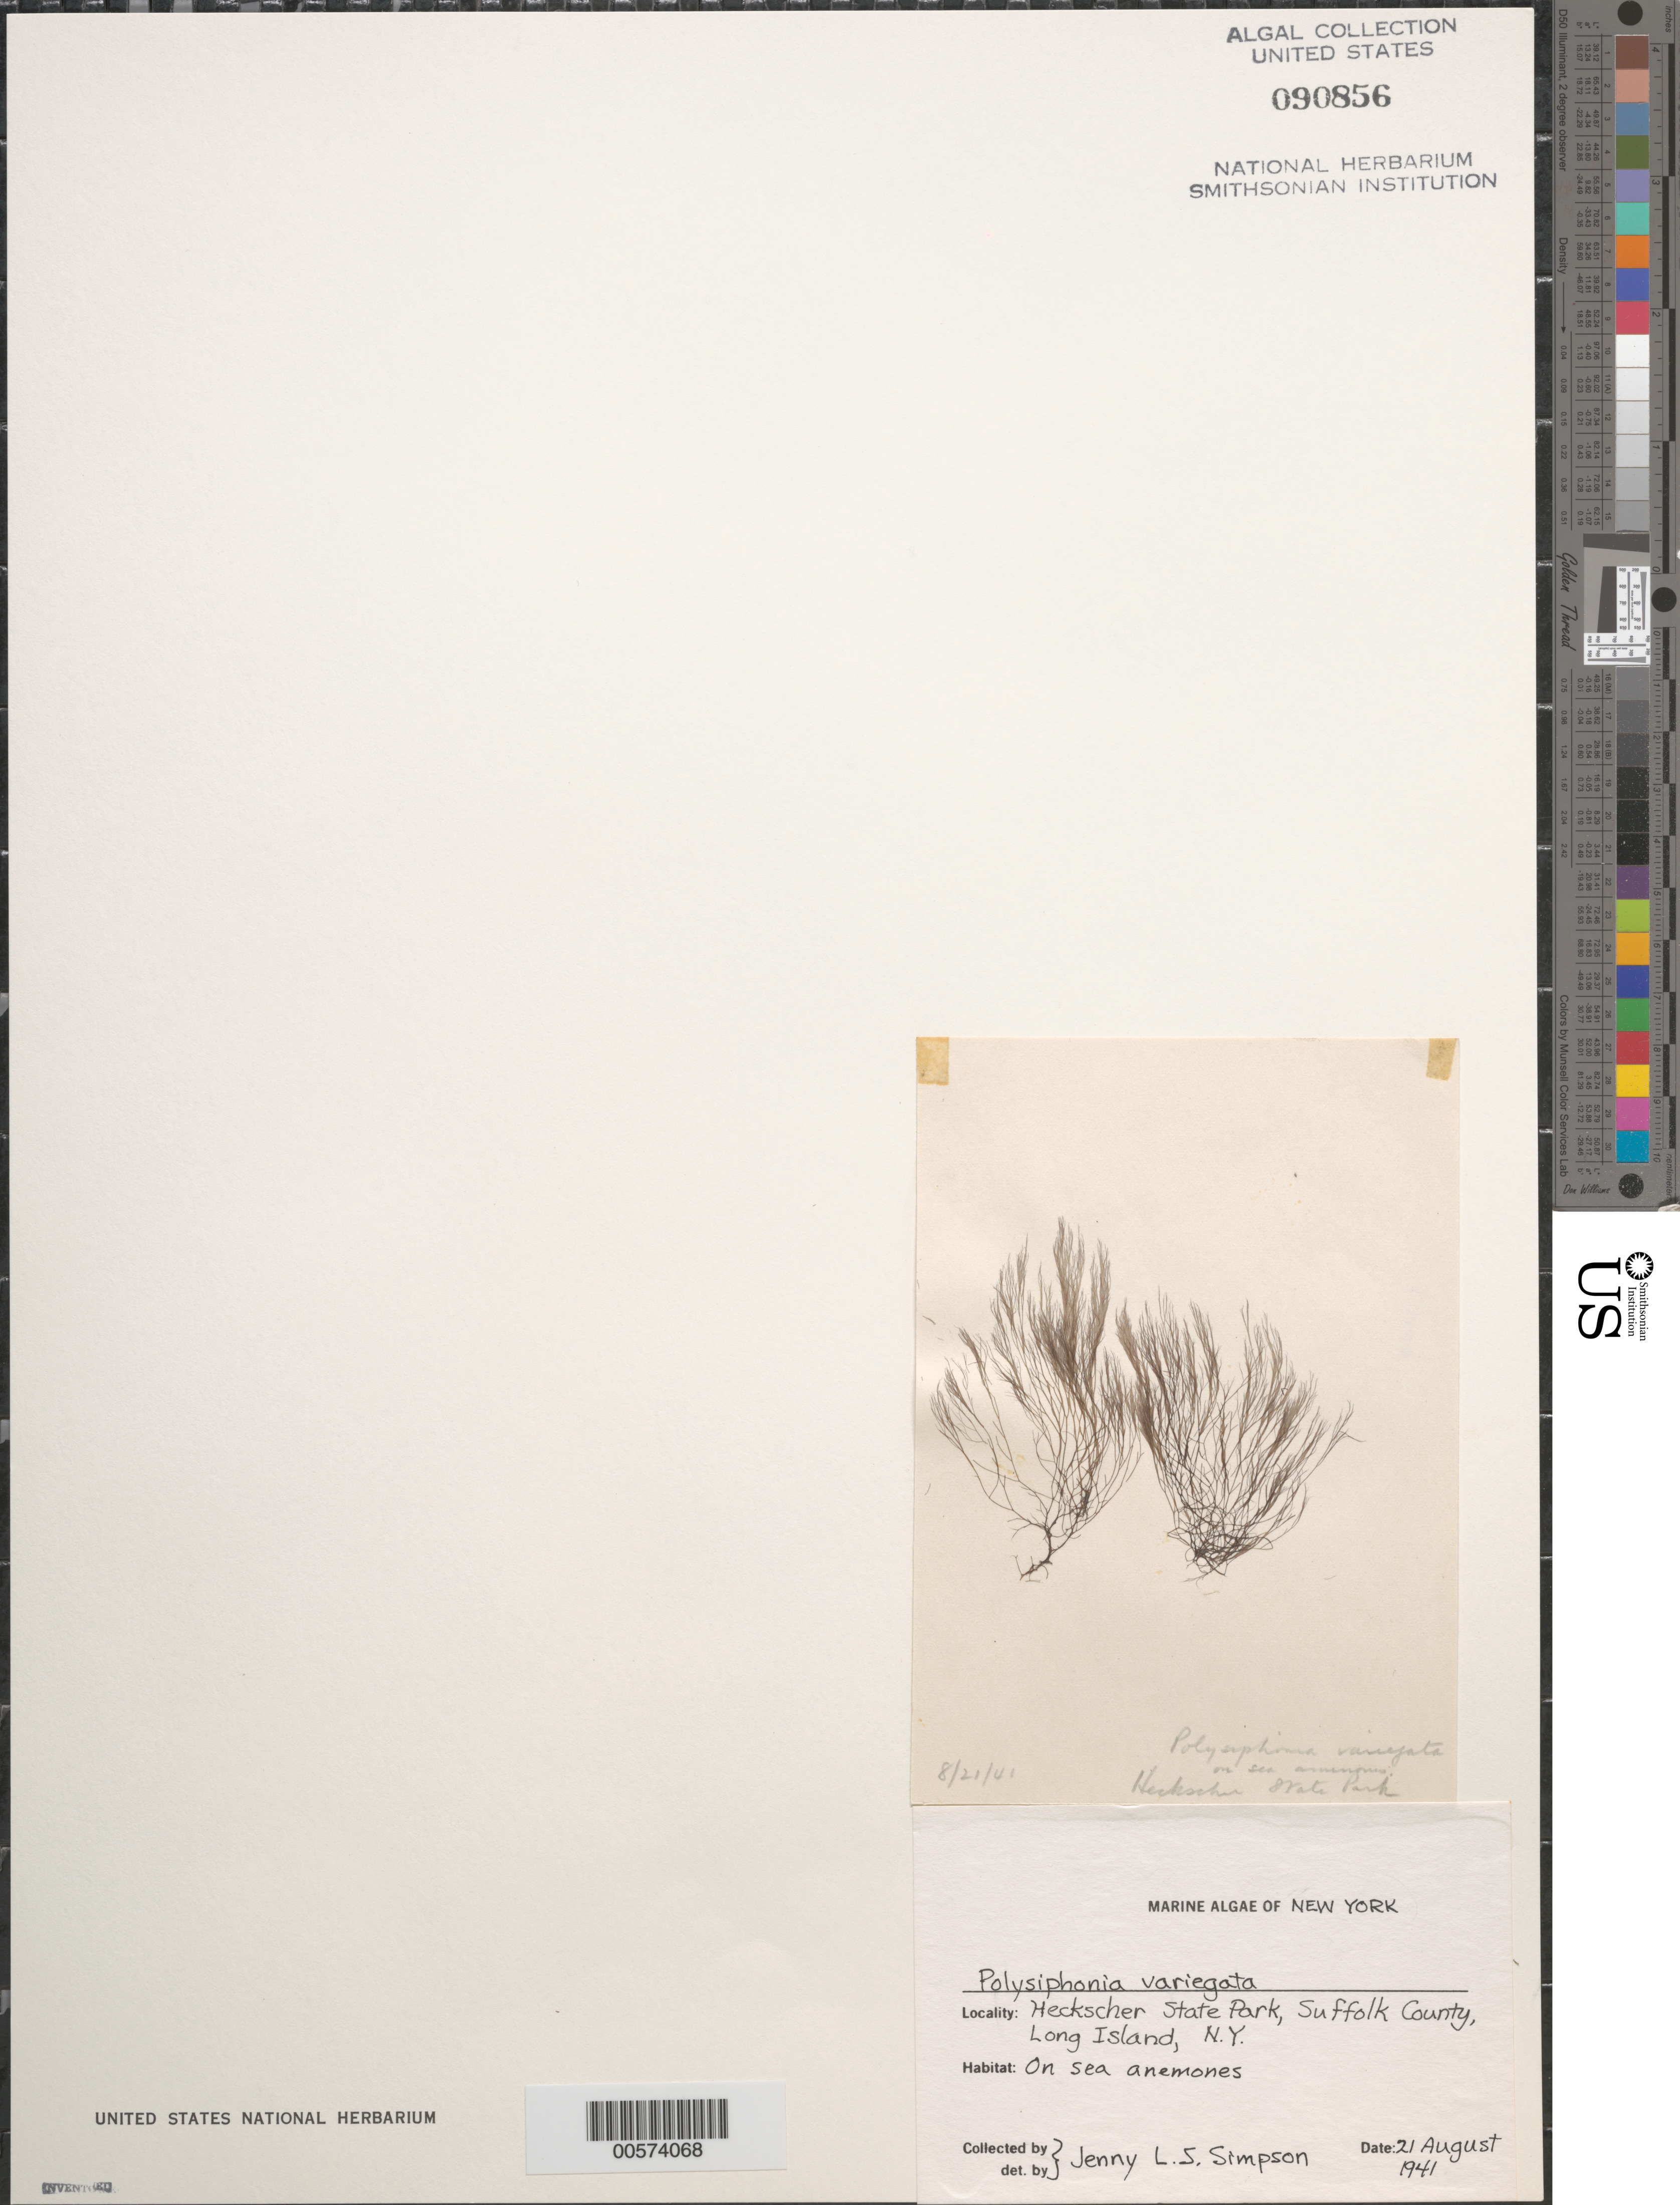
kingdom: Plantae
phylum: Rhodophyta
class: Florideophyceae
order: Ceramiales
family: Rhodomelaceae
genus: Carradoriella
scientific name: Carradoriella denudata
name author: (Dillwyn) Savoie & G.W. Saunders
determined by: Algae name updating Project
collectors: J. Simpson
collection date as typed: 21 Aug 1941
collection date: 1941-08-21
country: United States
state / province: New York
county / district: Suffolk County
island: Long Island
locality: Heckscher State Park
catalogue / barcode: US 90856